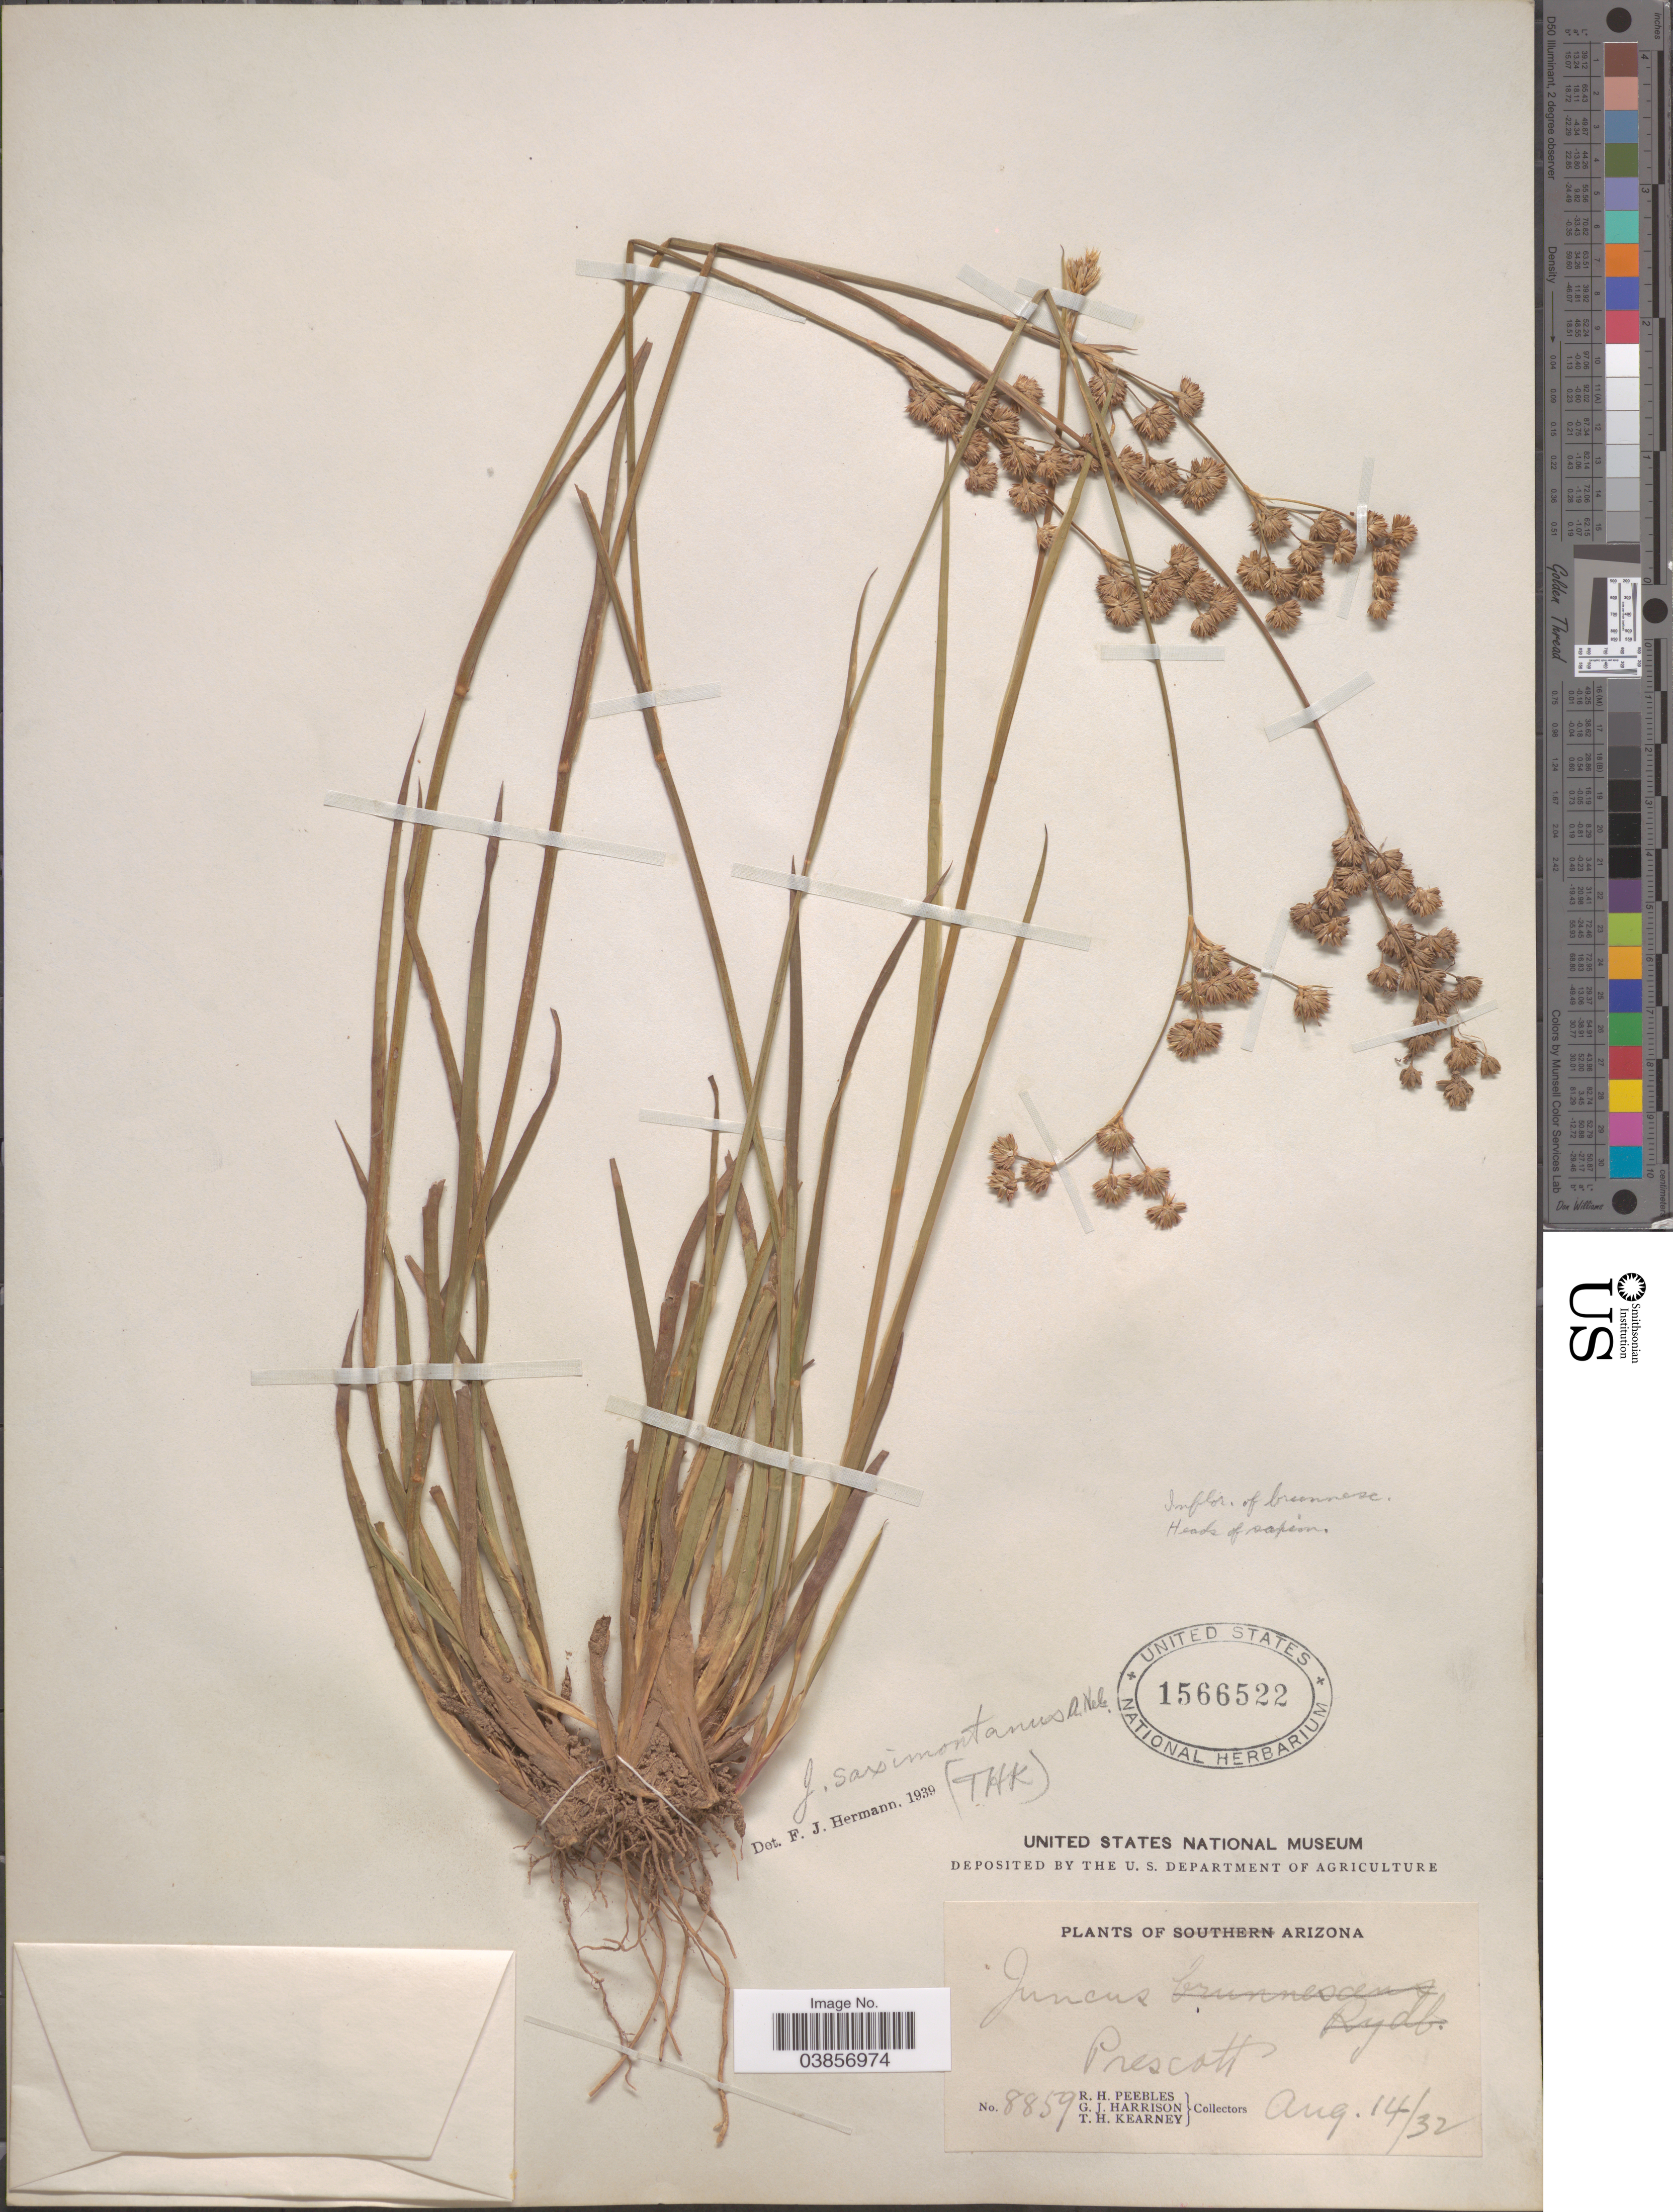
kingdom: Plantae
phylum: Tracheophyta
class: Liliopsida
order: Poales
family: Juncaceae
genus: Juncus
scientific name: Juncus saximontanus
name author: A. Nelson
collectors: R. H. Peebles, G. J. Harrison & T. H. Kearney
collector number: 8859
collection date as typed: Transcribed d/m/y: 14/8/32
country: United States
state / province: Arizona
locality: Prescott.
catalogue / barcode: US 1566522